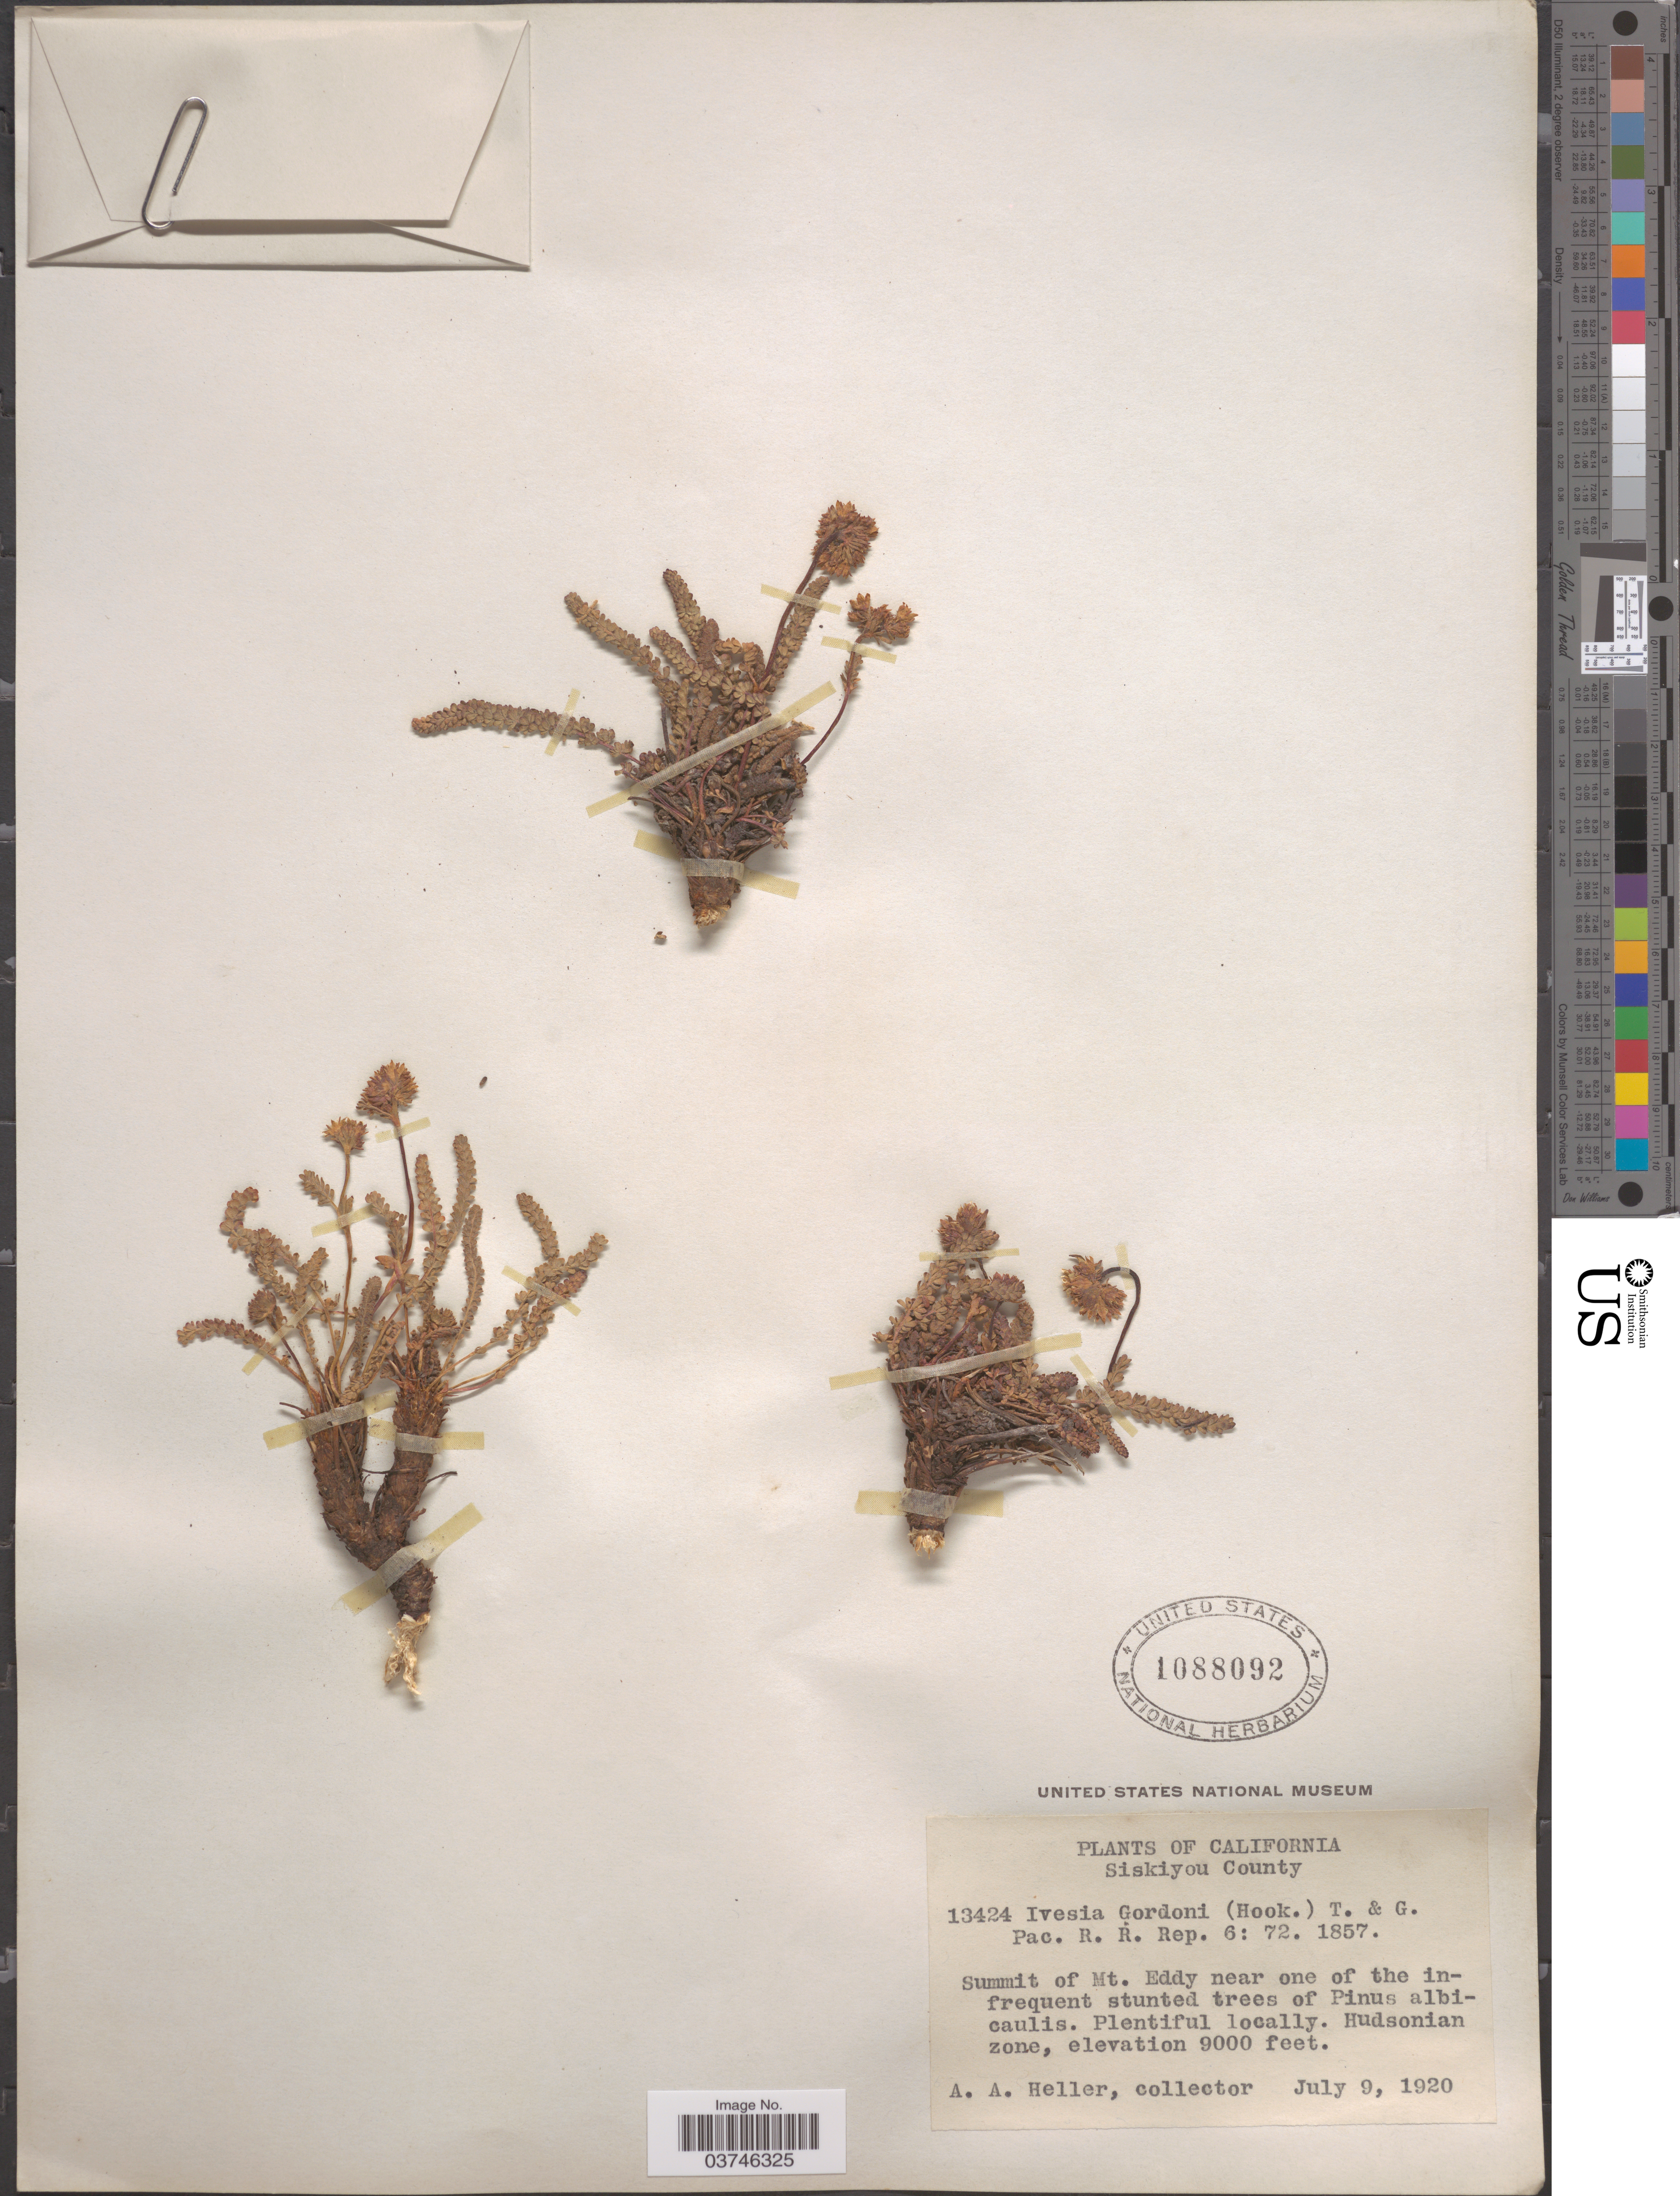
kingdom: Plantae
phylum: Tracheophyta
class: Magnoliopsida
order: Rosales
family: Rosaceae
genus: Potentilla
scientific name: Potentilla gordonii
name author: (Hook.) Greene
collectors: A. A. Heller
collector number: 13424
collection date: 1920-07-09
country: United States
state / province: California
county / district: Siskiyou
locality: Siskiyou County. Summit of Mt. Eddy. Hudsonian zone.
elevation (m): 2743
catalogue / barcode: US 1088092